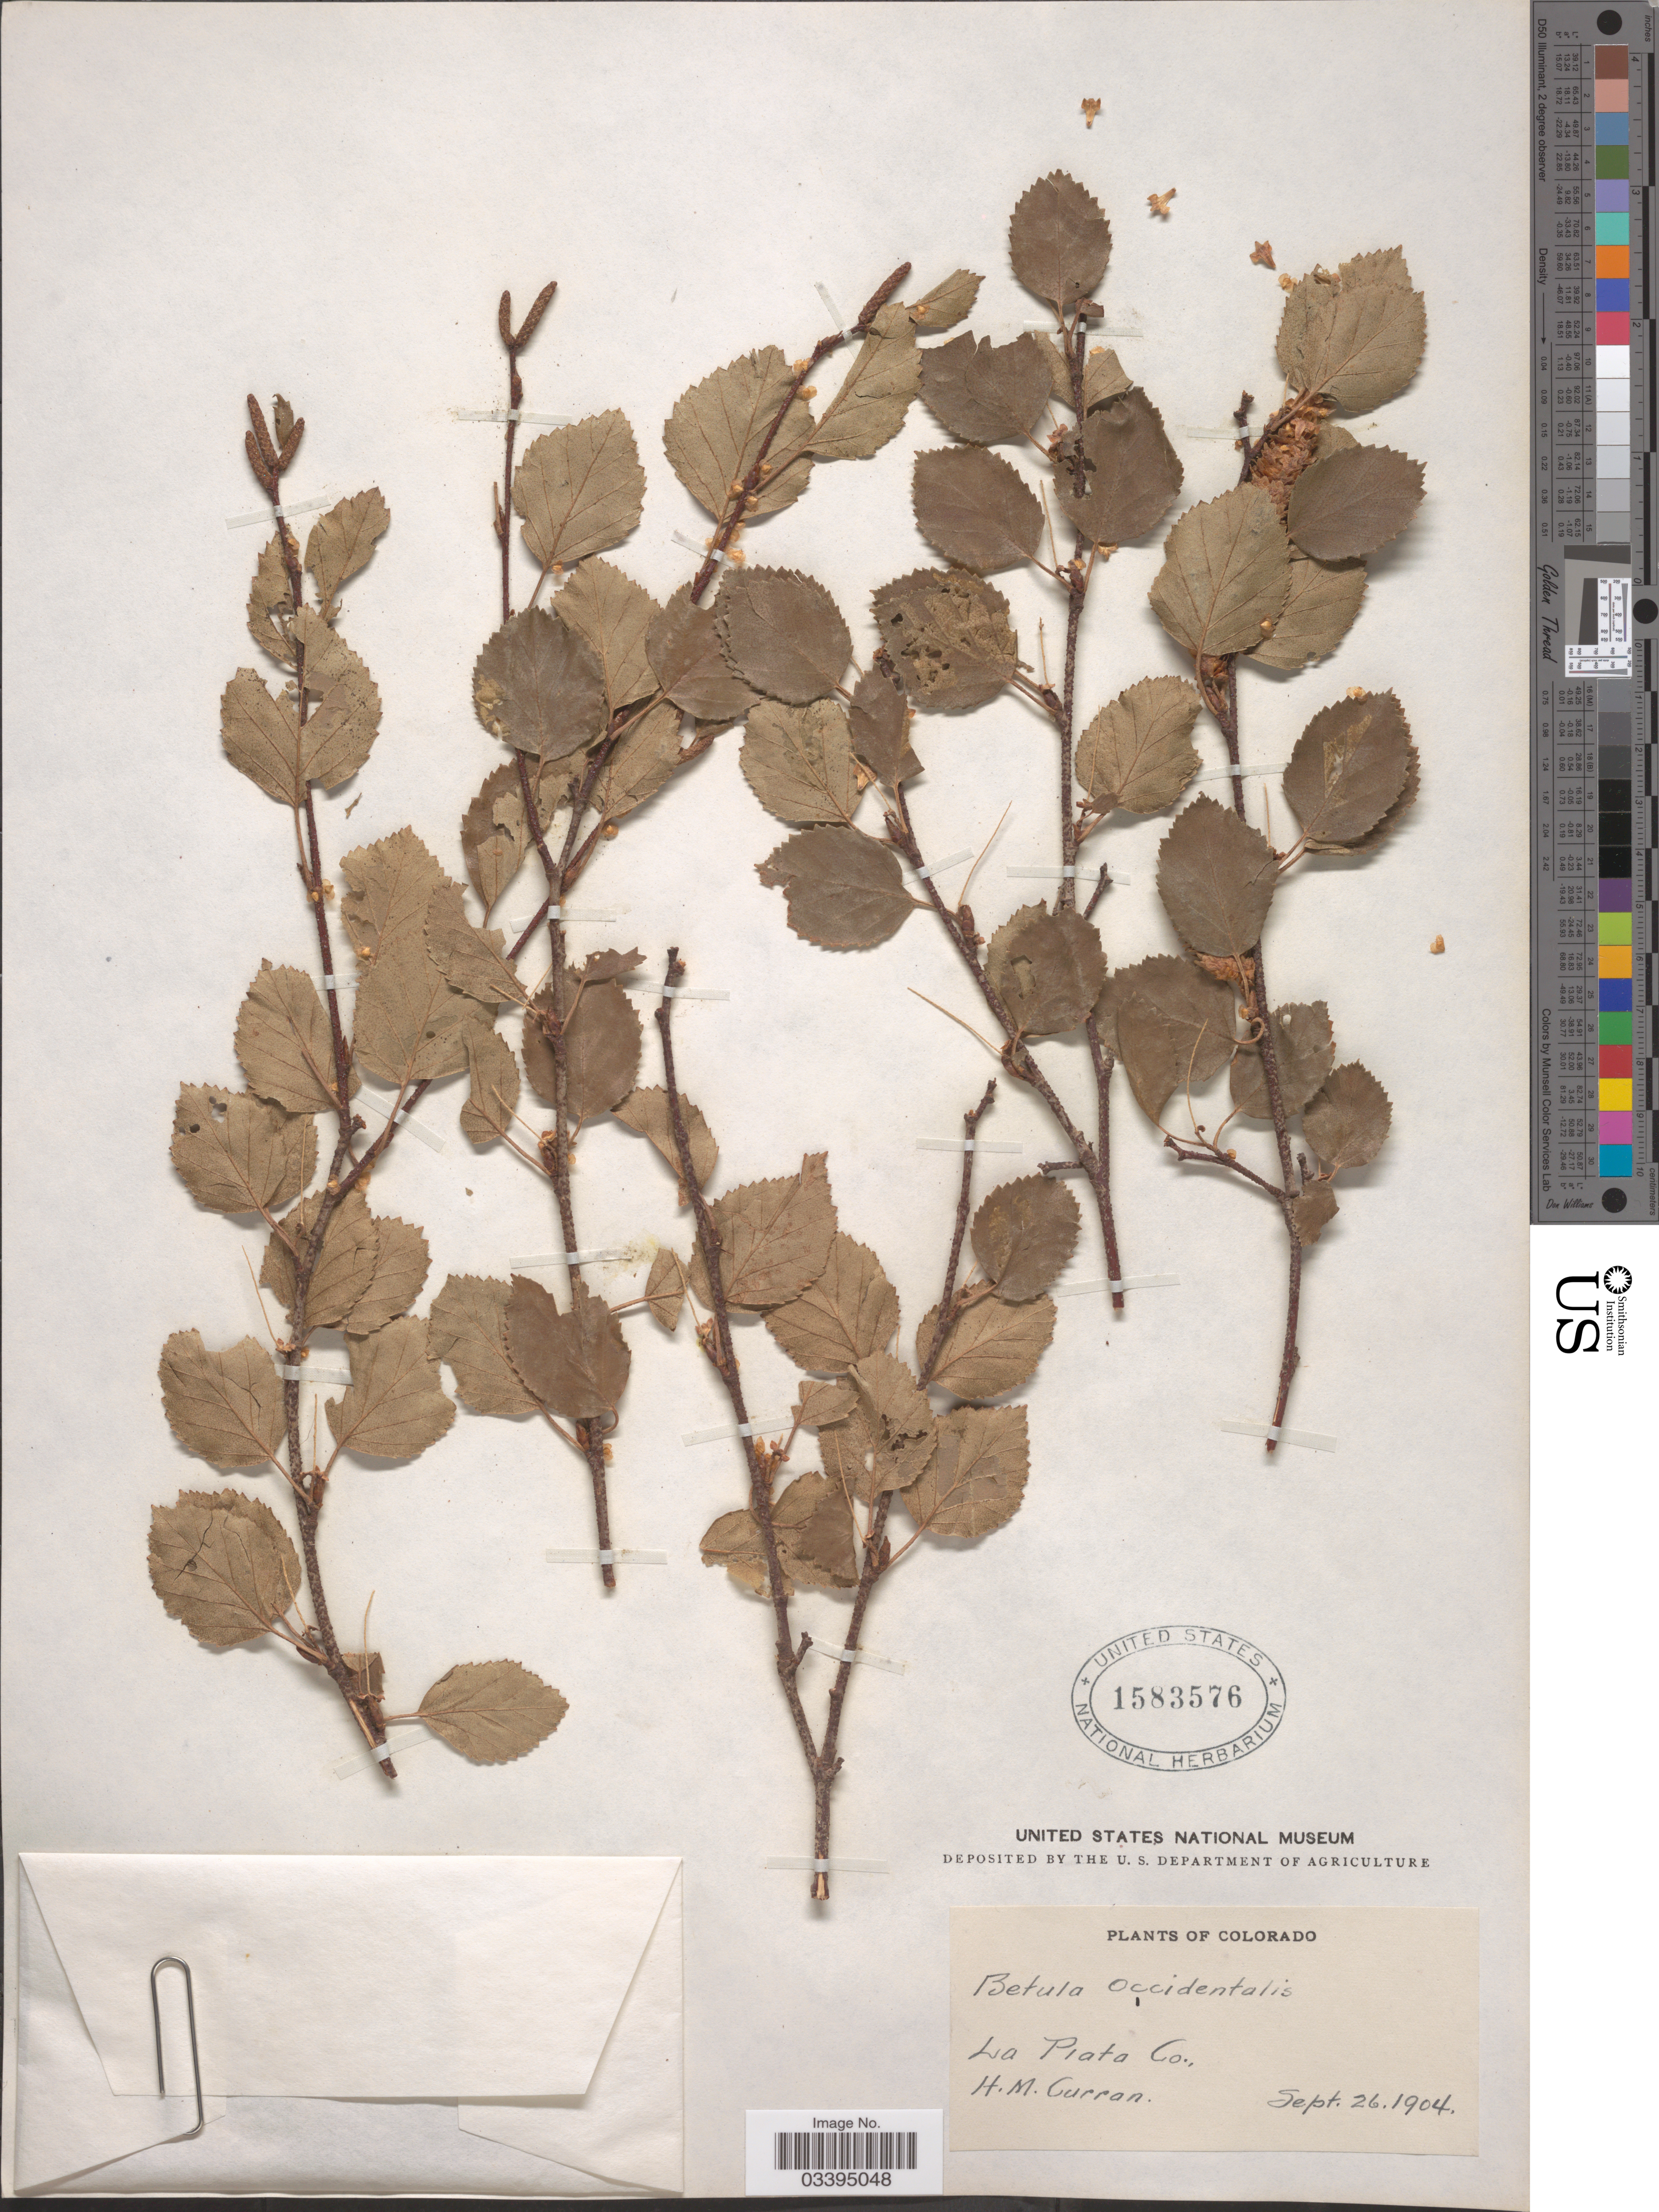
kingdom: Plantae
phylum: Tracheophyta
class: Magnoliopsida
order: Fagales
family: Betulaceae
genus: Betula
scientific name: Betula fontinalis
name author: Sarg.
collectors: H. M. Curran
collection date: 1904-09-26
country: United States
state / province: Colorado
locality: La Plata Co.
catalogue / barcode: US 1583576